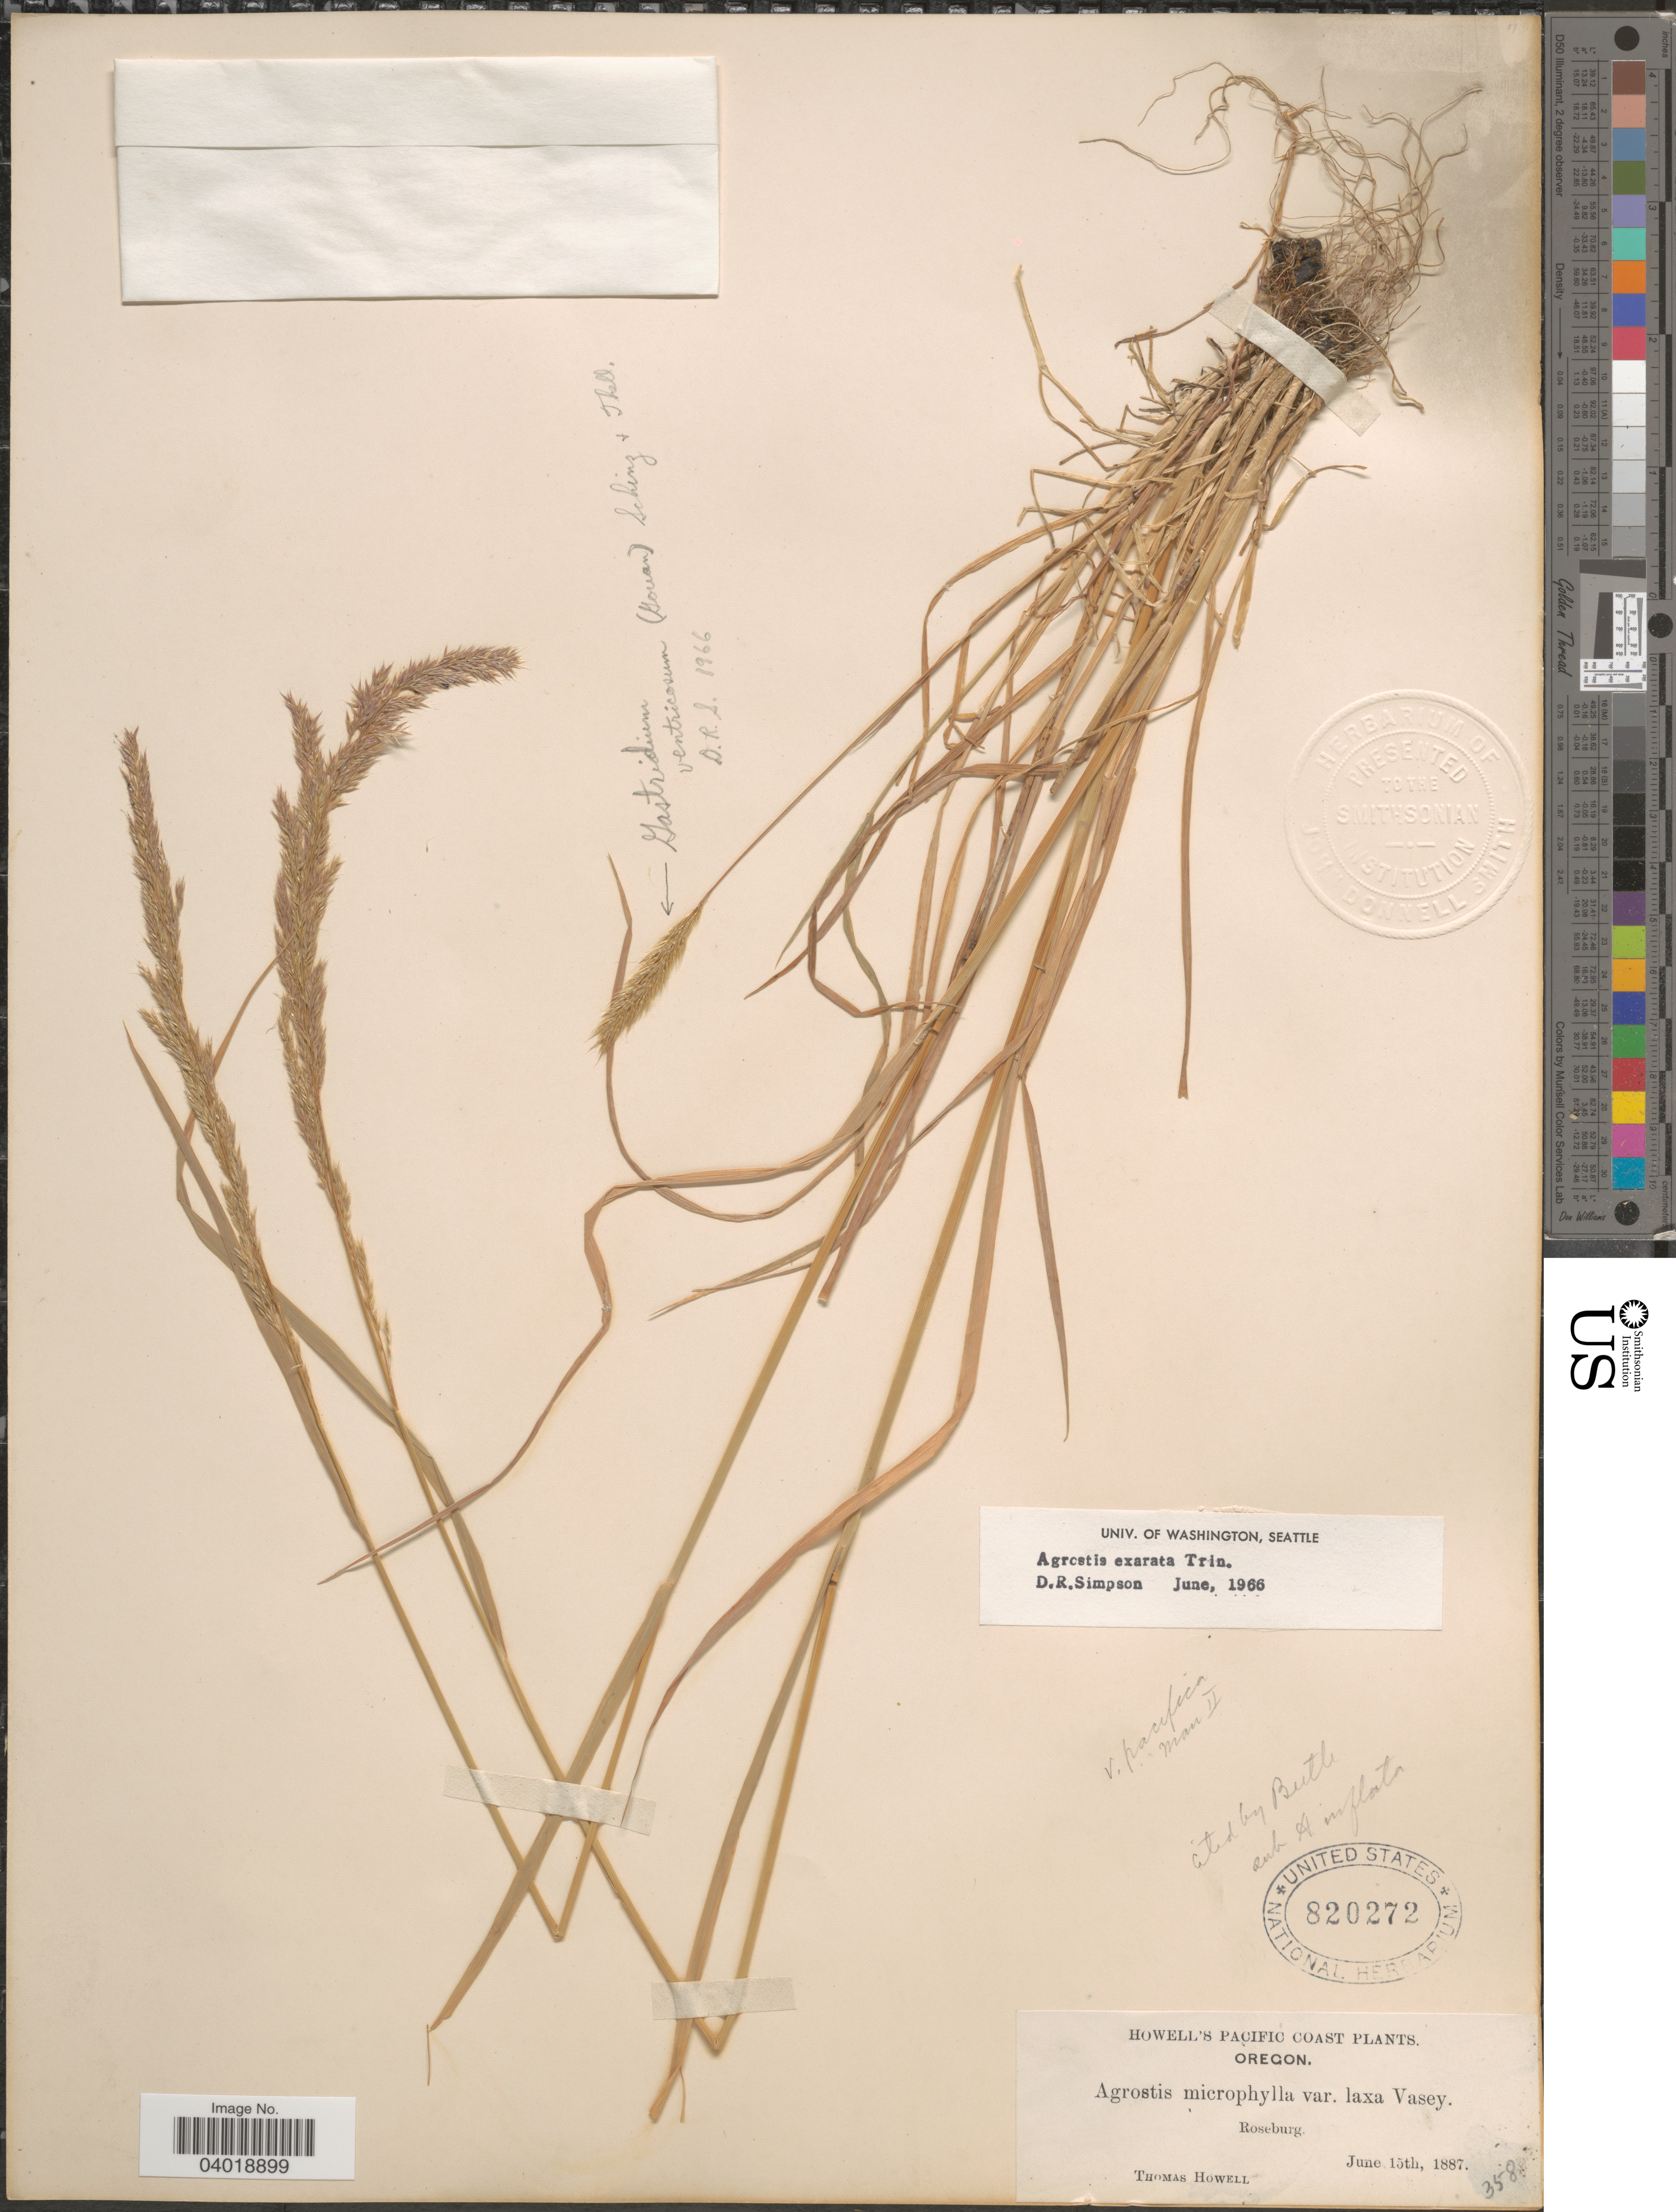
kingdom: Plantae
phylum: Tracheophyta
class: Liliopsida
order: Poales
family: Poaceae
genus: Agrostis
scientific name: Agrostis exarata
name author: Trin.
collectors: T. Howell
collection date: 1887-06-15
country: United States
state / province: Oregon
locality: Pacific Coast. Roseburg.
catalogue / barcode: US 820272